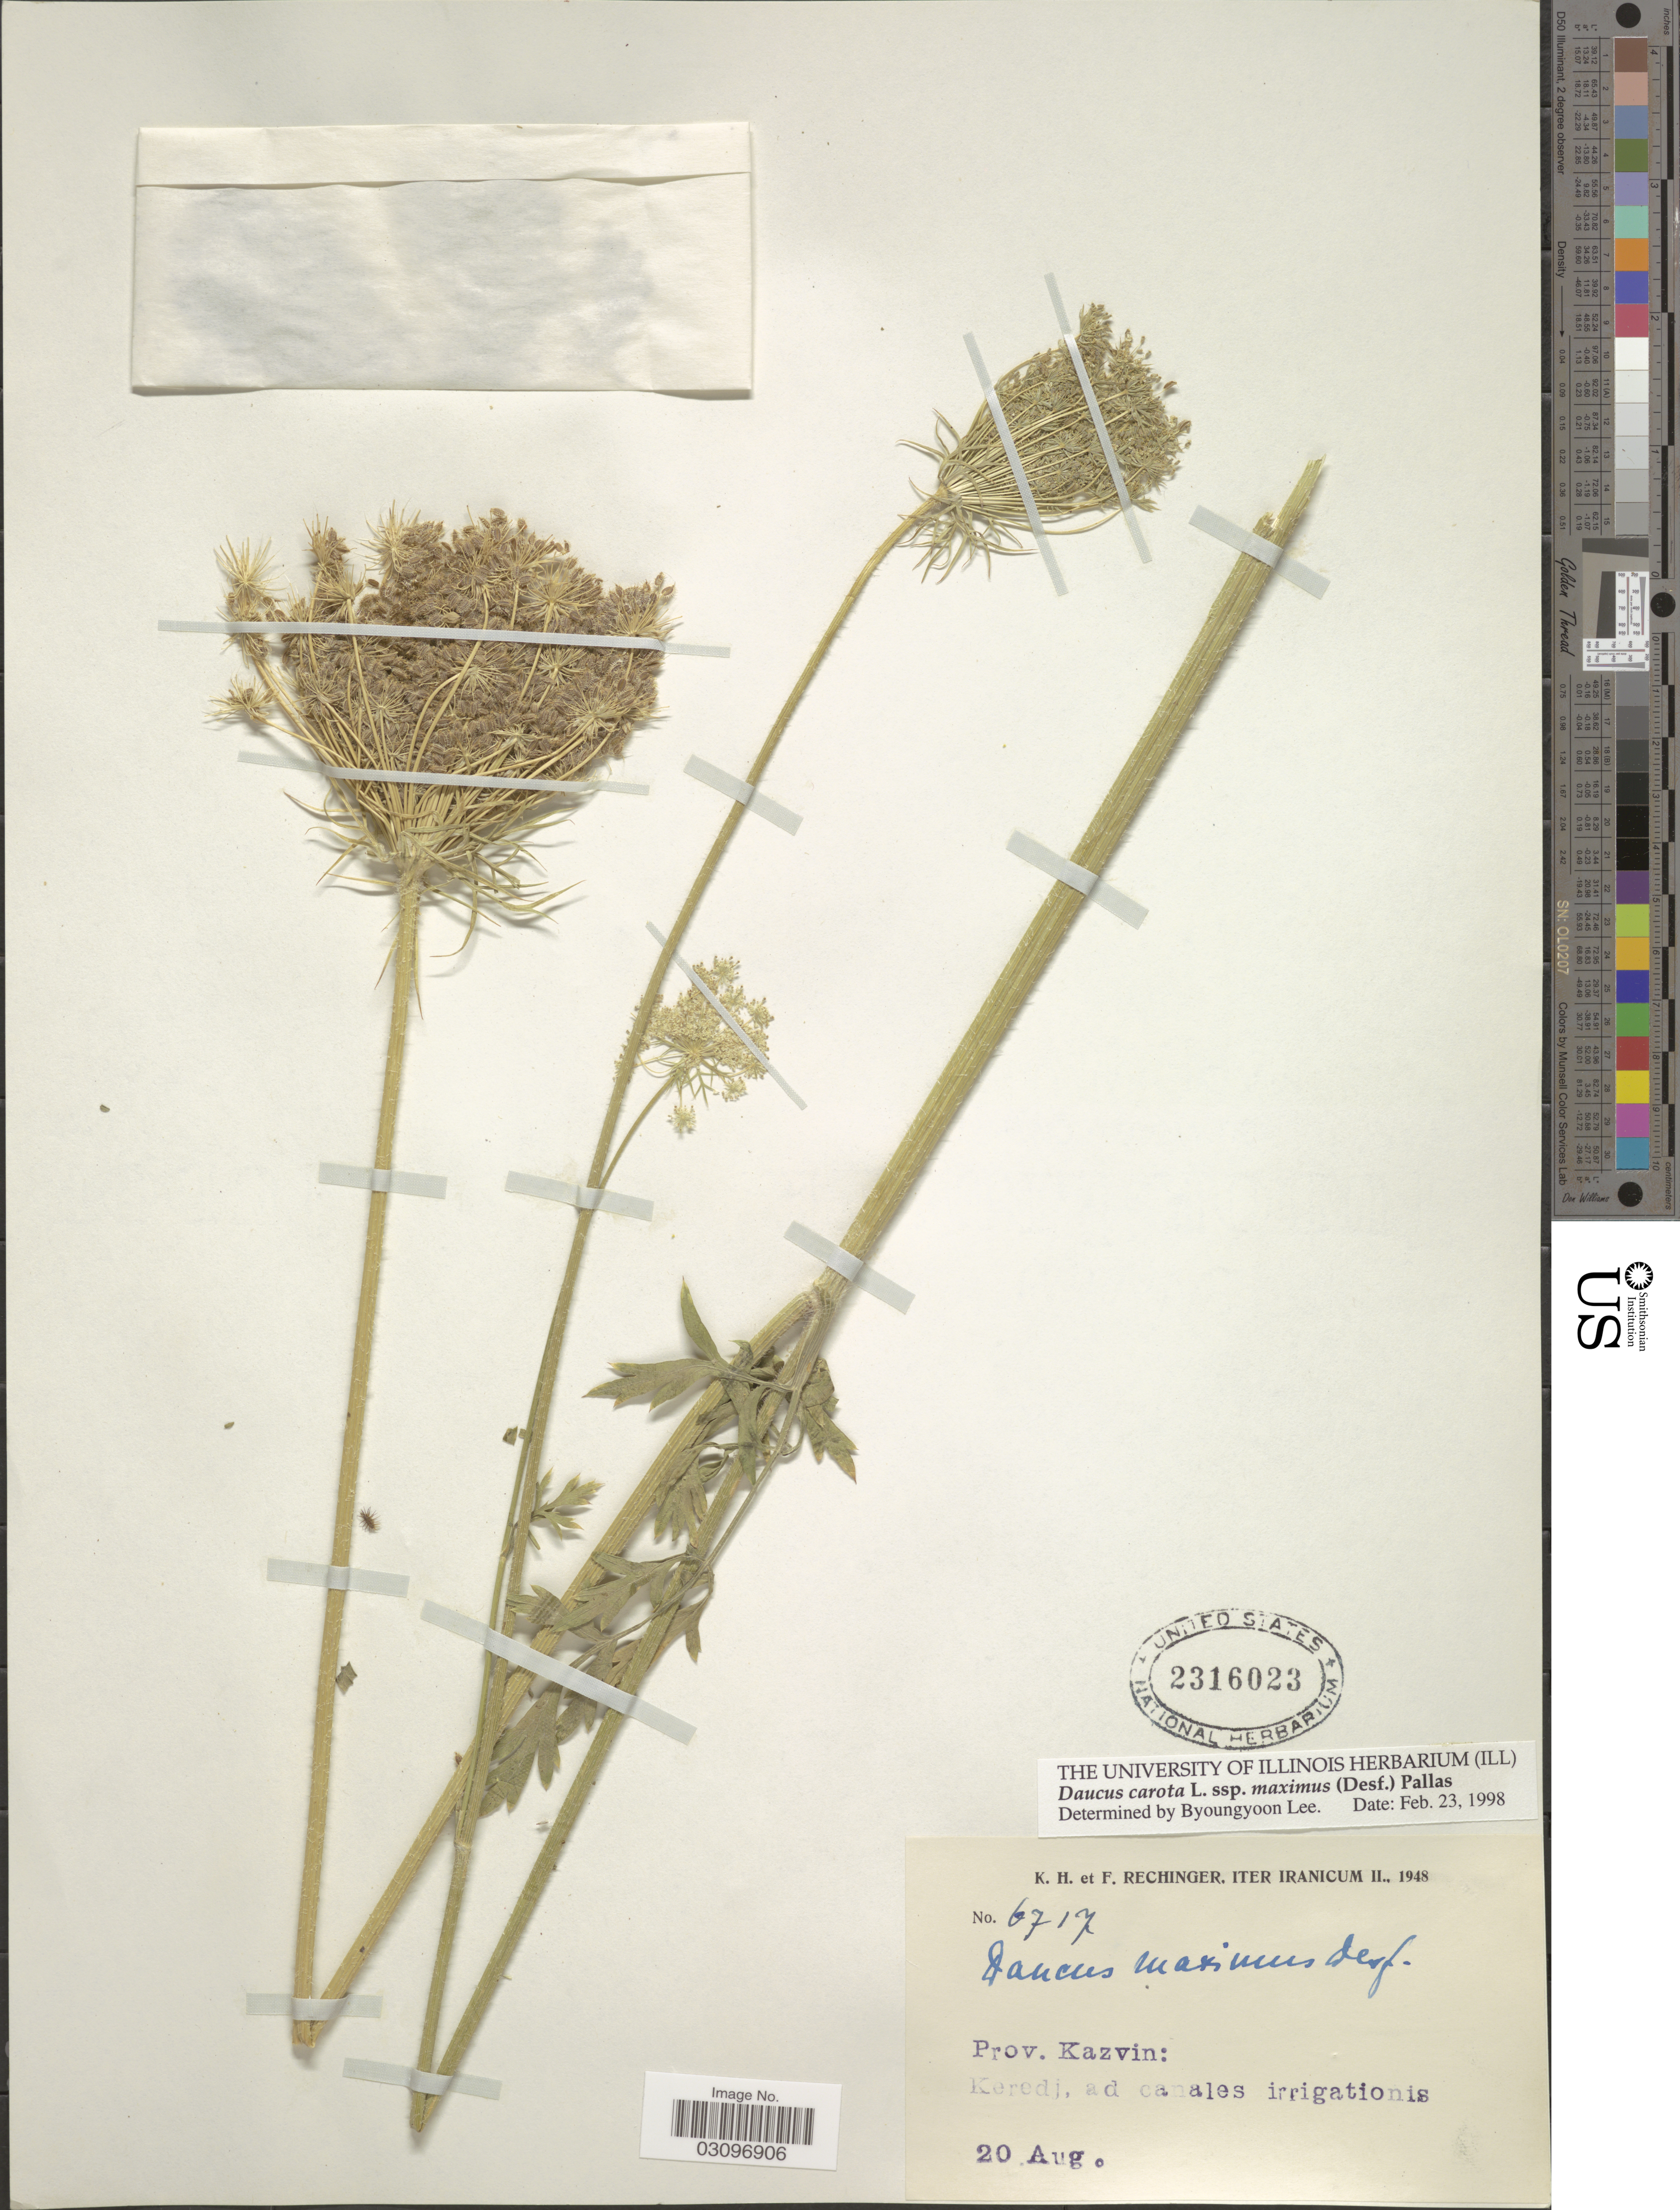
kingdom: Plantae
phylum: Tracheophyta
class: Magnoliopsida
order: Apiales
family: Apiaceae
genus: Daucus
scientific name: Daucus carota subsp. maximus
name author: (Desf.) Ball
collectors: K. H. Rechinger & F. Rechinger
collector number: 6717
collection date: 1948-08-20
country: Iran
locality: Prov. Kazvin: Keredj, ad canales irrigationis.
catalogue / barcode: US 2316023